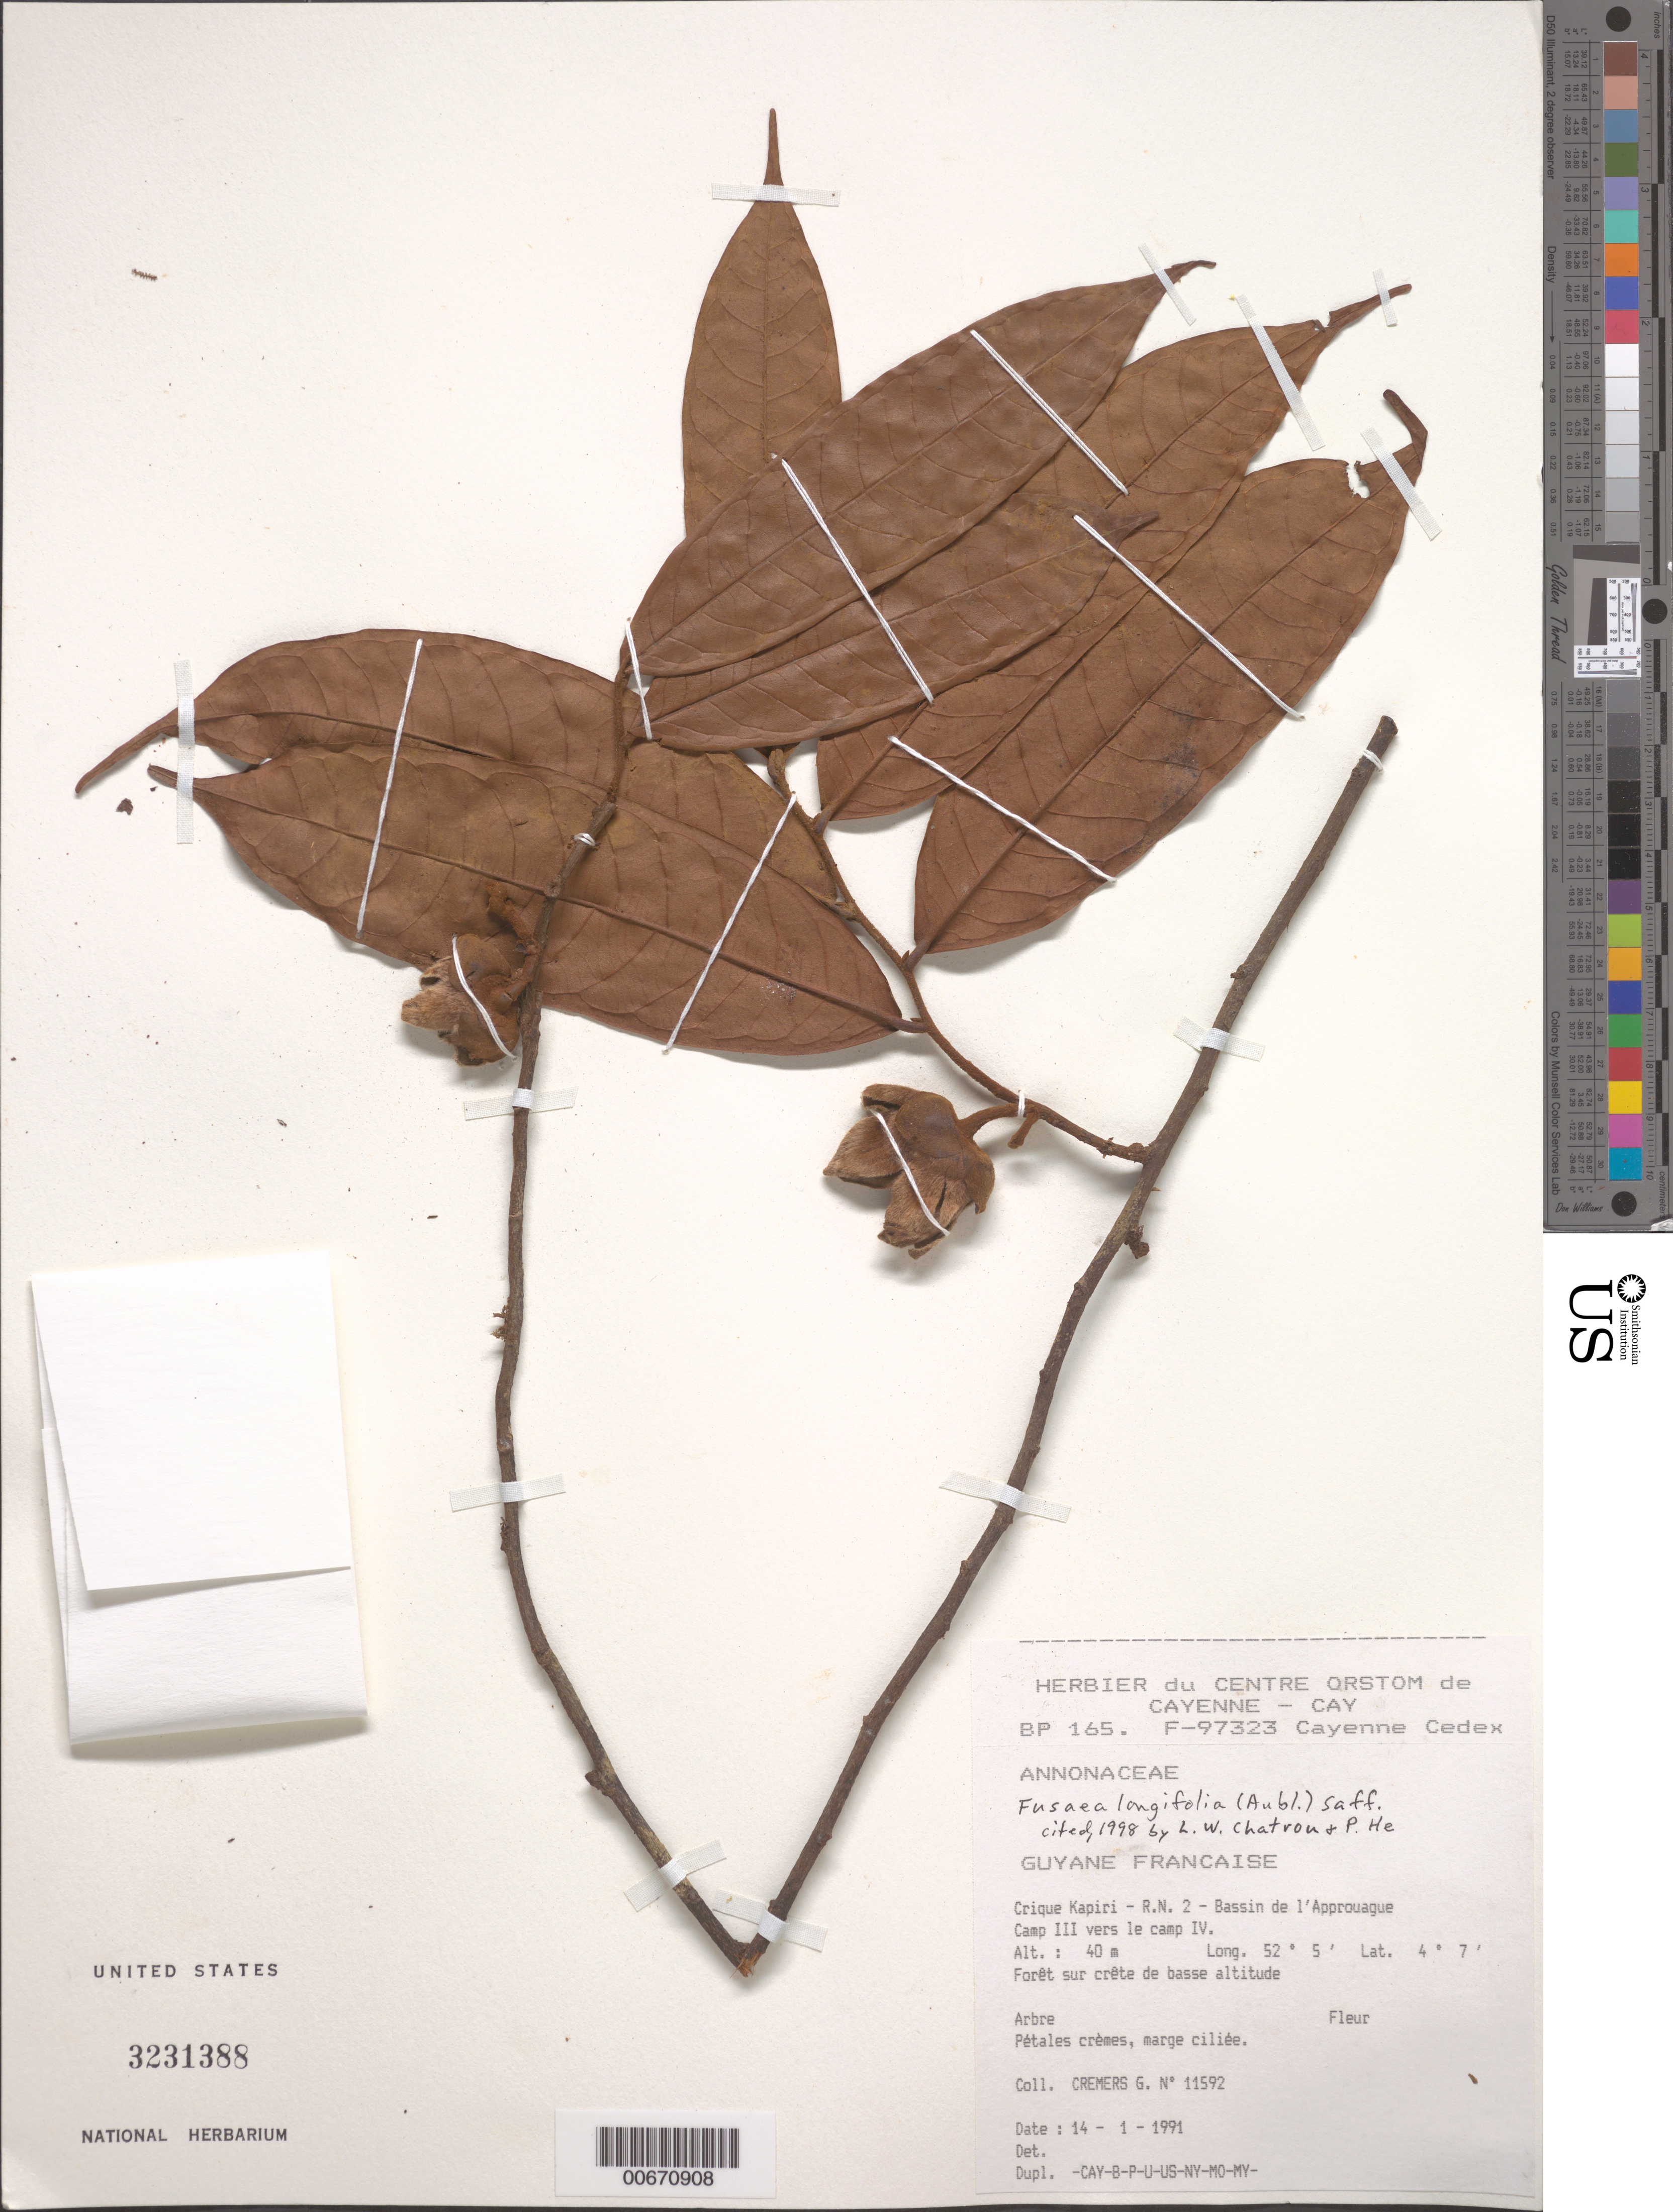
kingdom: Plantae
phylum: Tracheophyta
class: Magnoliopsida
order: Magnoliales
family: Annonaceae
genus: Fusaea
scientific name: Fusaea longifolia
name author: (Aubl.) Saff.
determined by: Chatrou, L. W.; Ping, He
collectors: G. Cremers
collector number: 11592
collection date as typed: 14-Jan-91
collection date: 1991-01-14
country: French Guiana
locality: Crique Kapiri, R.N. 2, Bassin de l'Approuague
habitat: Forest on low ridge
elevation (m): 40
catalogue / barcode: US 3231388